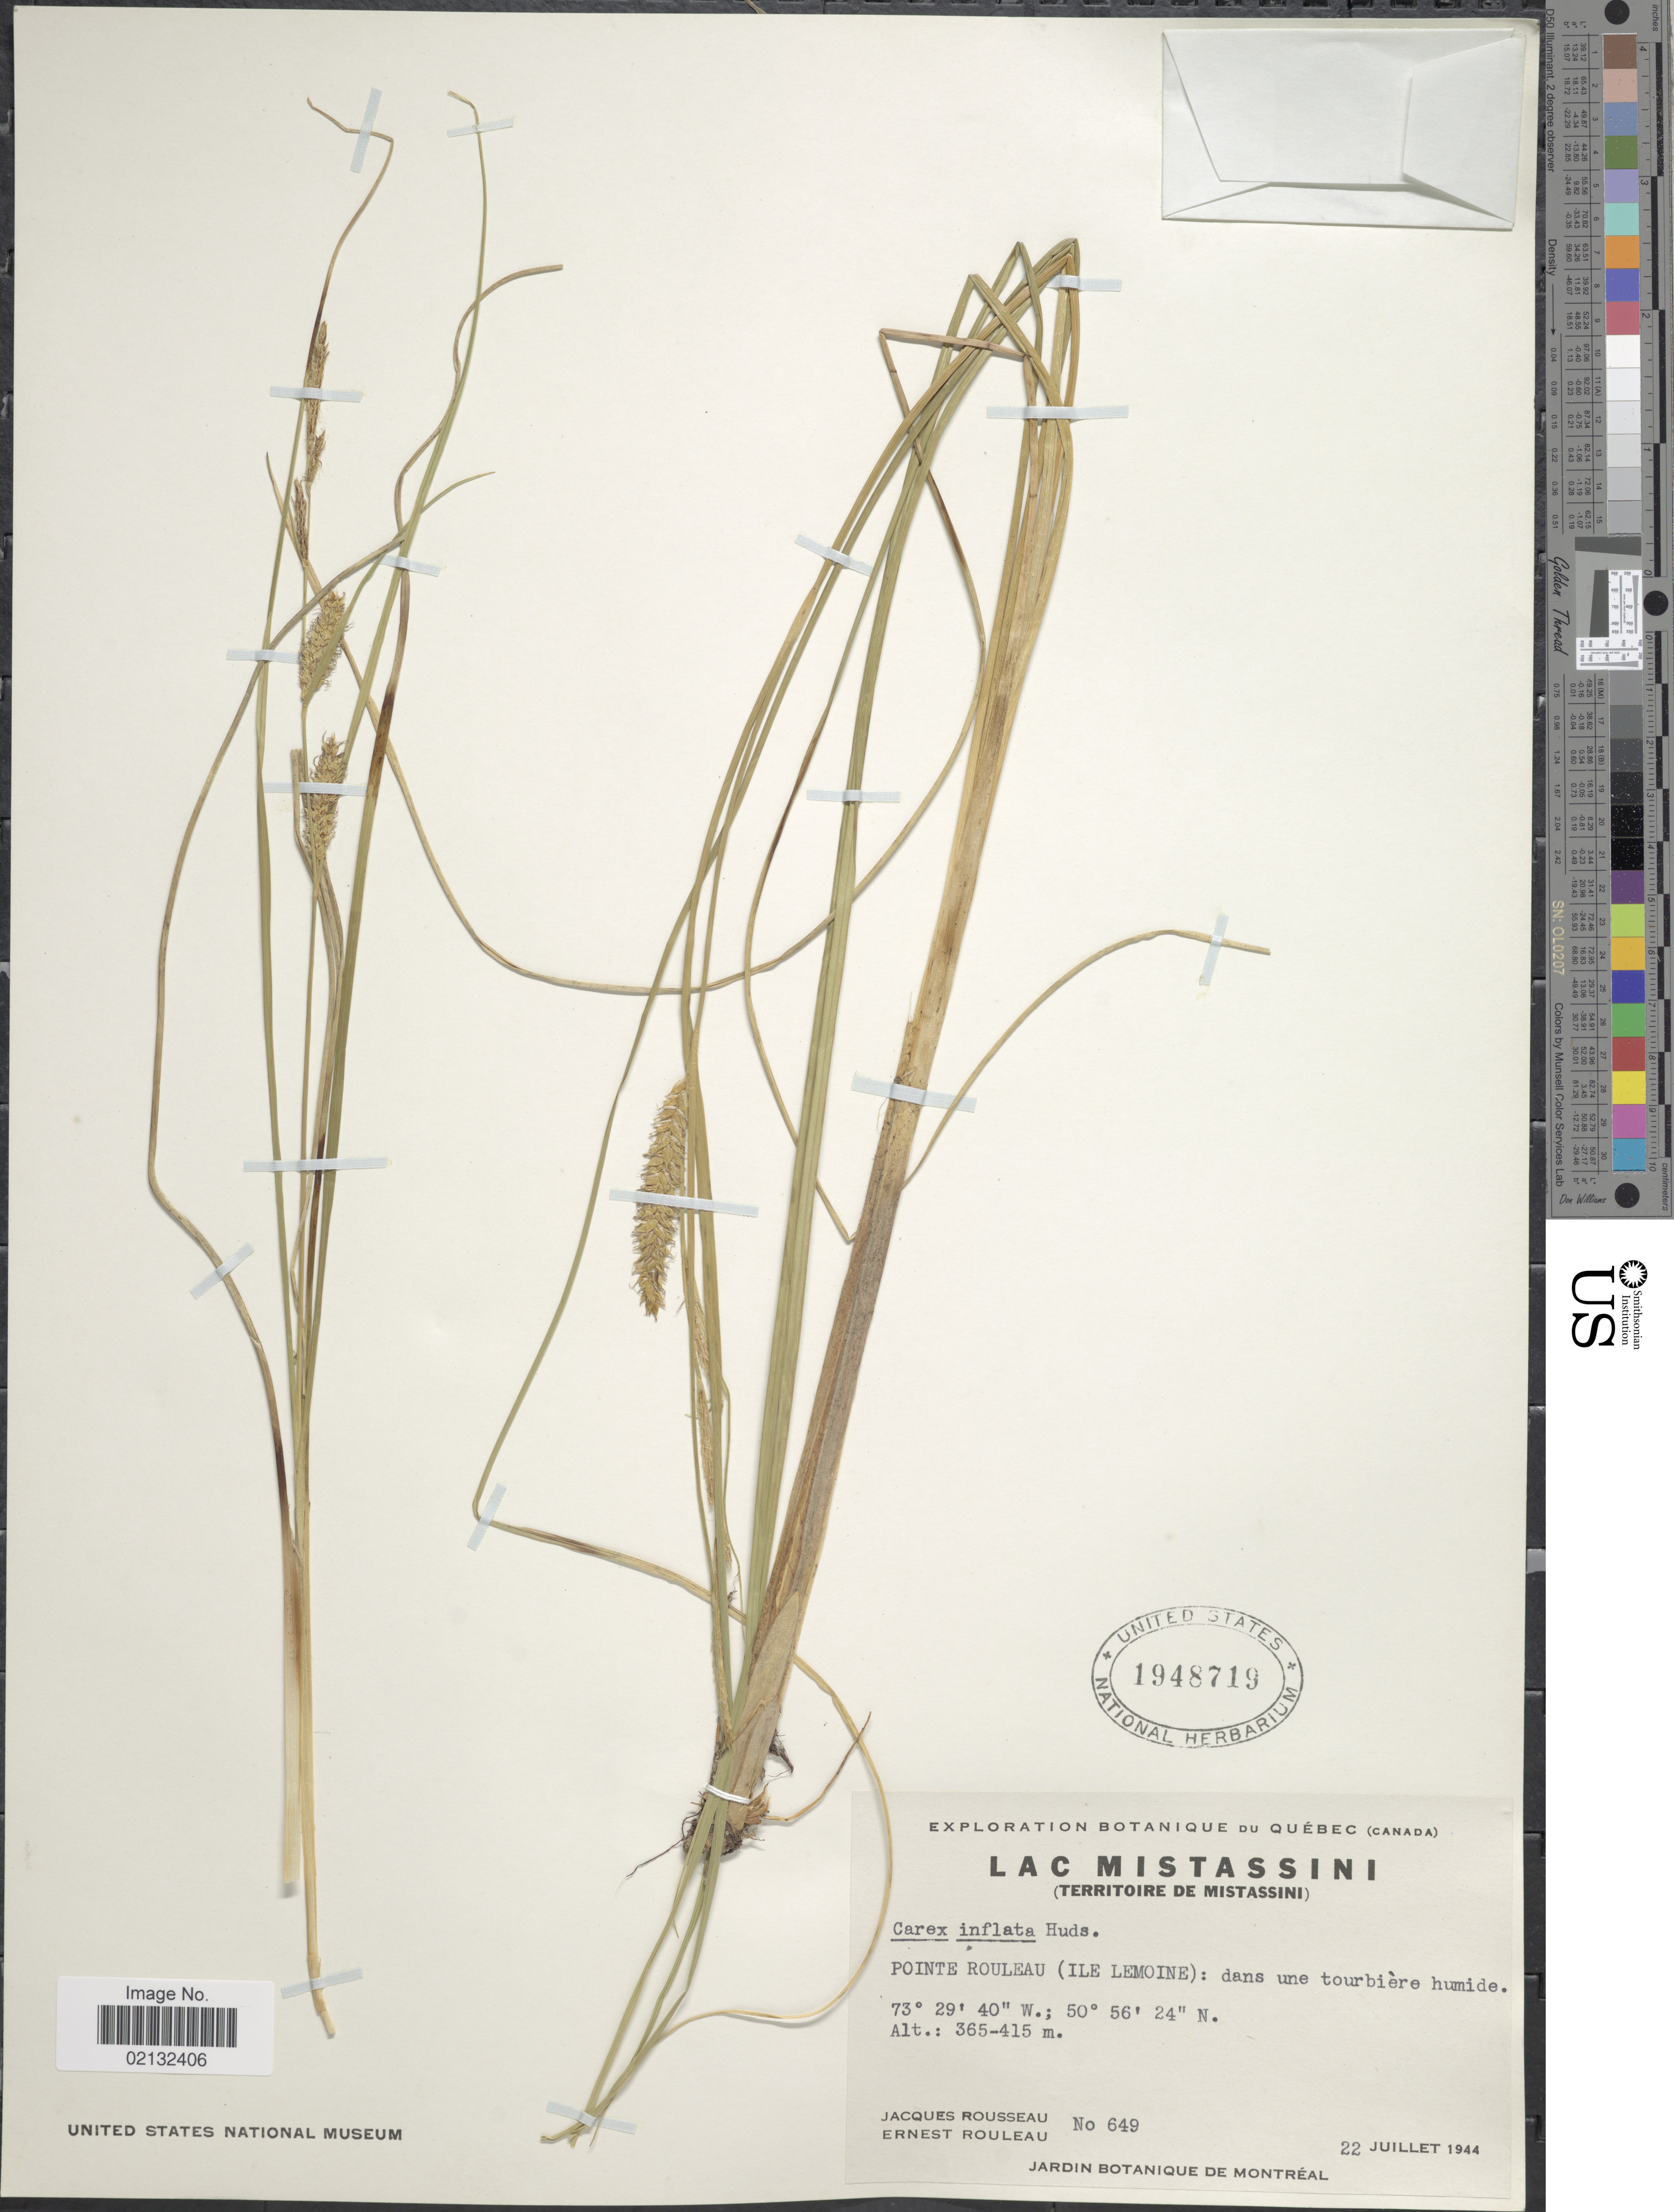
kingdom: Plantae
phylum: Tracheophyta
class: Liliopsida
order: Poales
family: Cyperaceae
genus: Carex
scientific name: Carex rostrata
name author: Stokes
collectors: J. Rousseau & E. Rouleau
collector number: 649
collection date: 1944-07-22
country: Canada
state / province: Quebec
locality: Botanique du Quebec, Lac Mistassini (Territoire de Mistassini), Pointe Rouleau (Ile Lemoine): dans une tourbiere humide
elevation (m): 365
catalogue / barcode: US 1948719